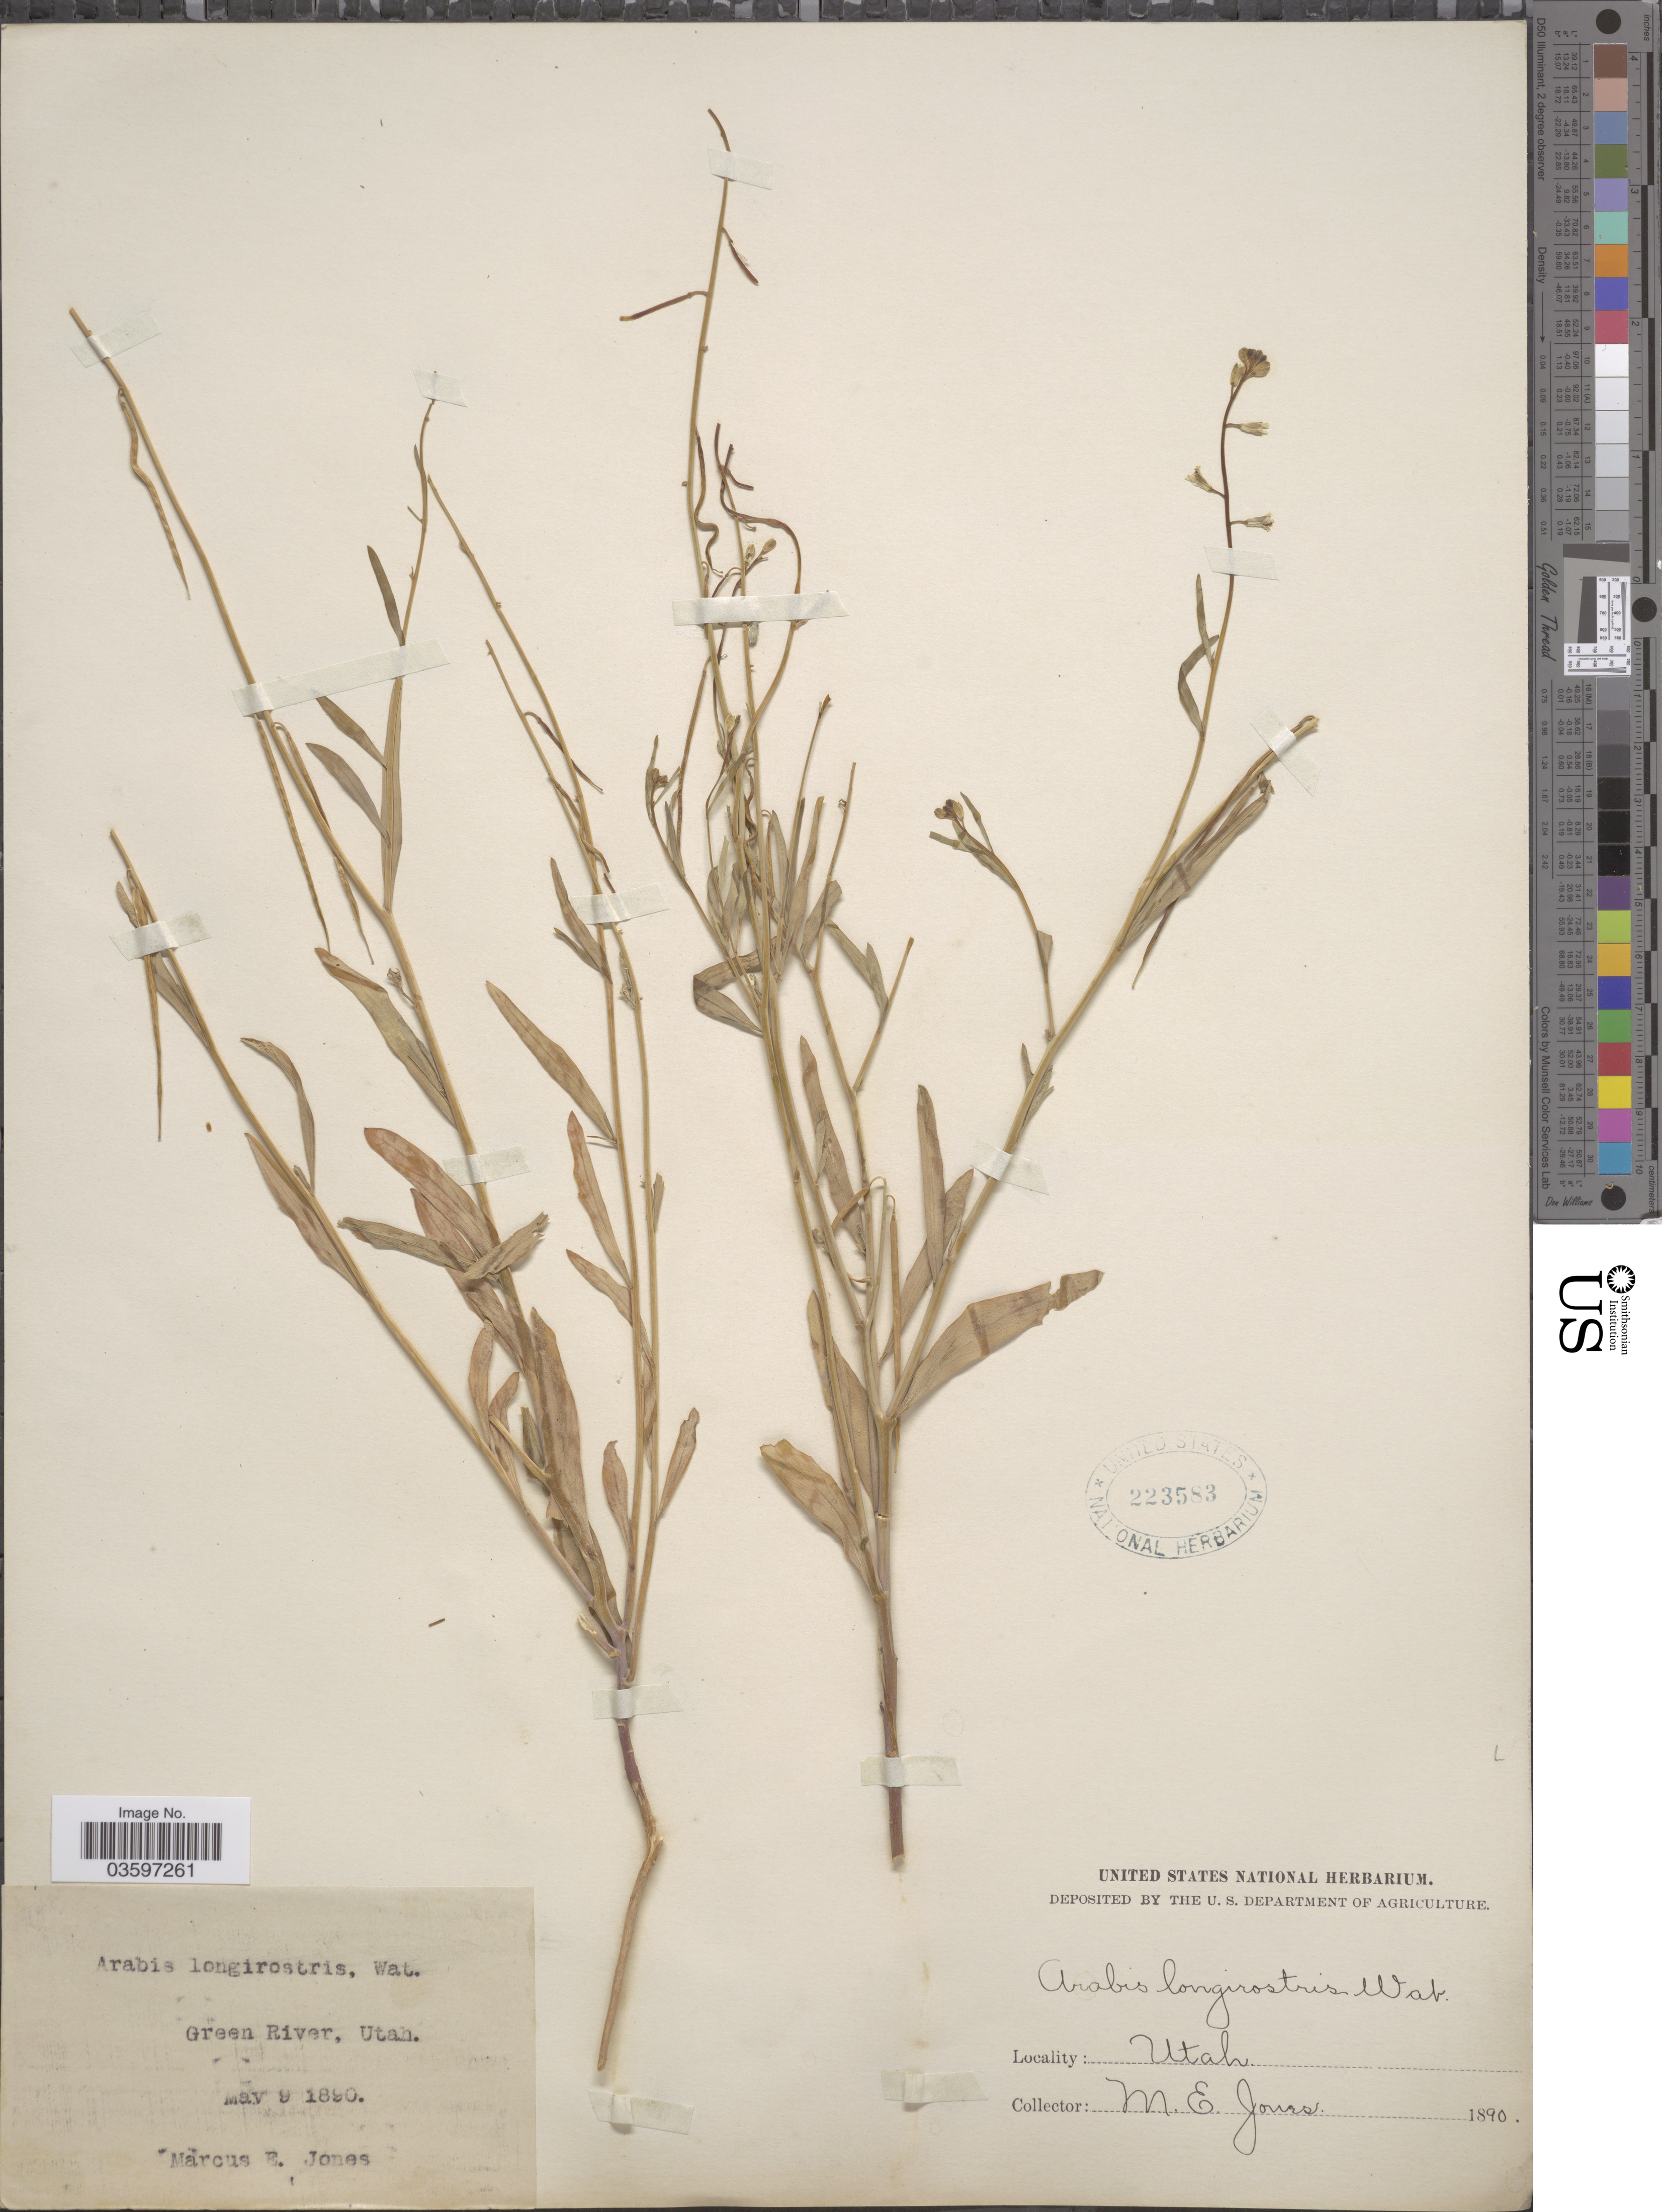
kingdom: Plantae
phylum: Tracheophyta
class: Magnoliopsida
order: Brassicales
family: Brassicaceae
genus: Streptanthella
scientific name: Streptanthella longirostris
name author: (S. Watson) Rydb.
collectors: M. E. Jones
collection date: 1890-05-09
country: United States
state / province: Utah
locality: Green River.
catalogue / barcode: US 223583